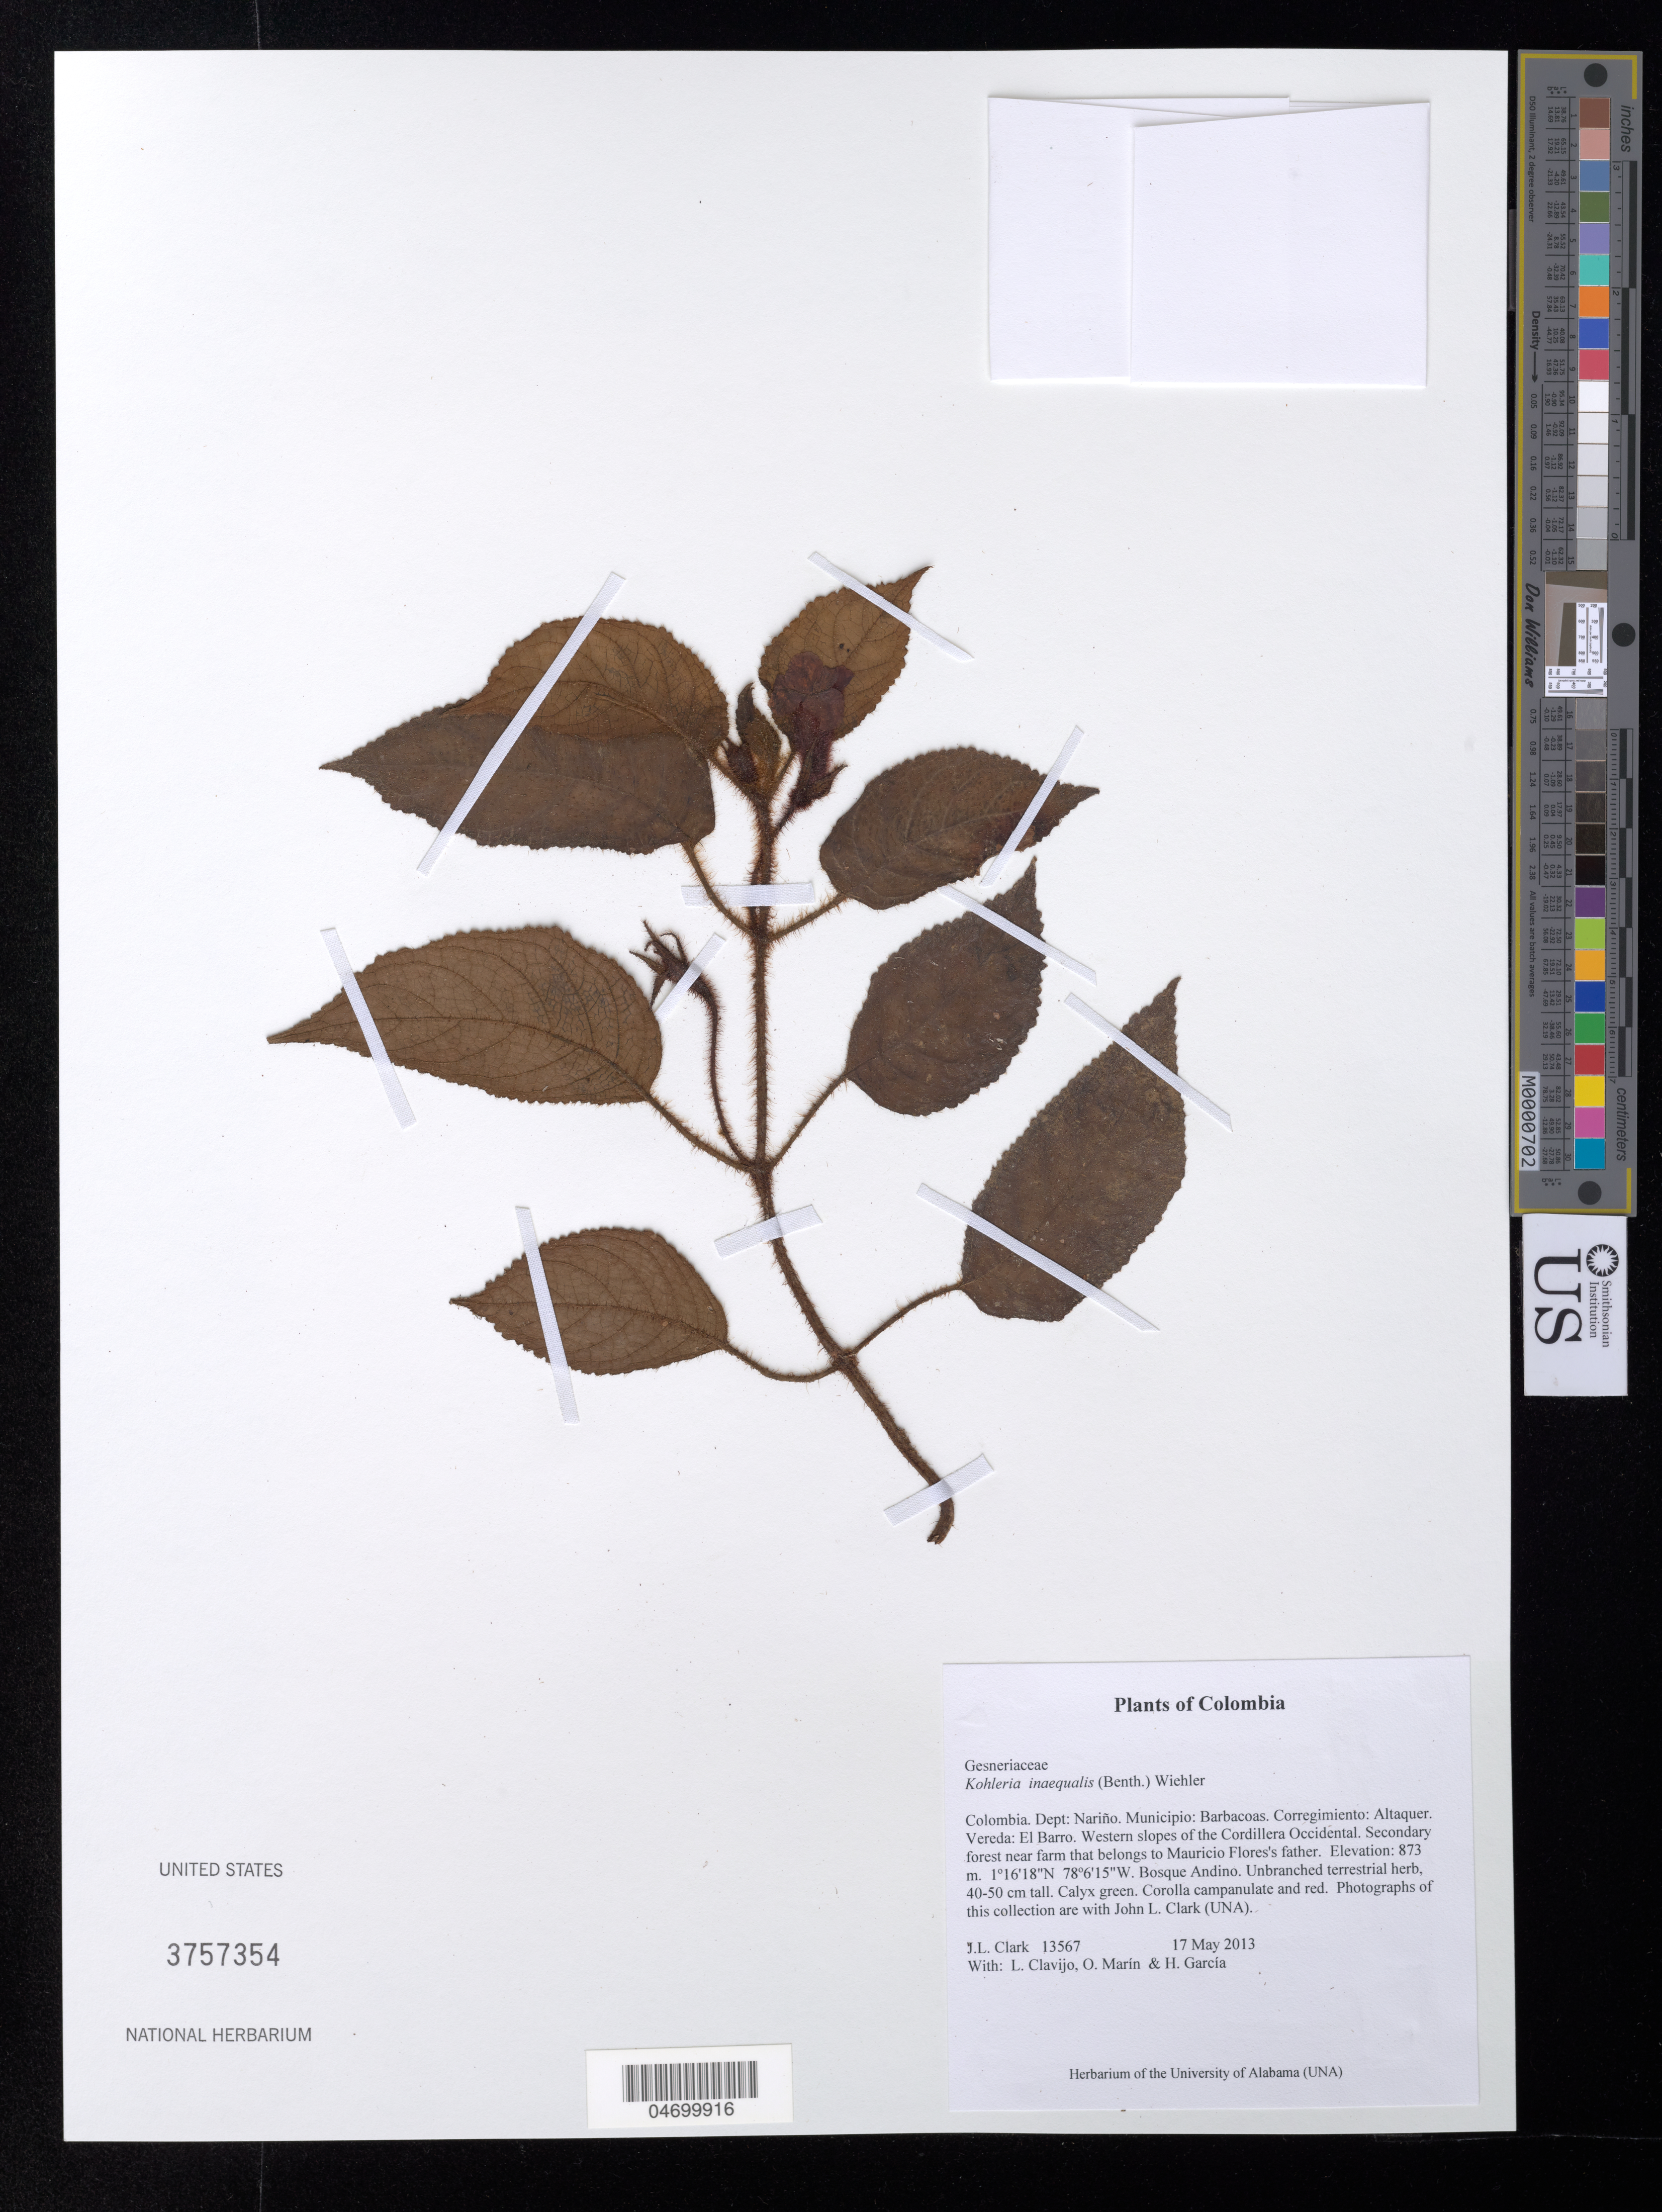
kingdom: Plantae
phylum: Tracheophyta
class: Magnoliopsida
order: Lamiales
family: Gesneriaceae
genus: Kohleria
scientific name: Kohleria inaequalis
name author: (Benth.) Wiehler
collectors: J. L. Clark, L. Clavijo, J. Howieson & H. Garcia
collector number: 13567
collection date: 2013-05-17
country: Colombia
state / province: Nariño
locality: Dept: Nariño. Municipio: Barbacoas. Corregimiento: Altaquer. Vereda: El Barro. Western slopes of the Cordillera Occidental. Secondary forest near farm that belongs to Mauricio Flores's father.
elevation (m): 873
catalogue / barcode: US 3757354